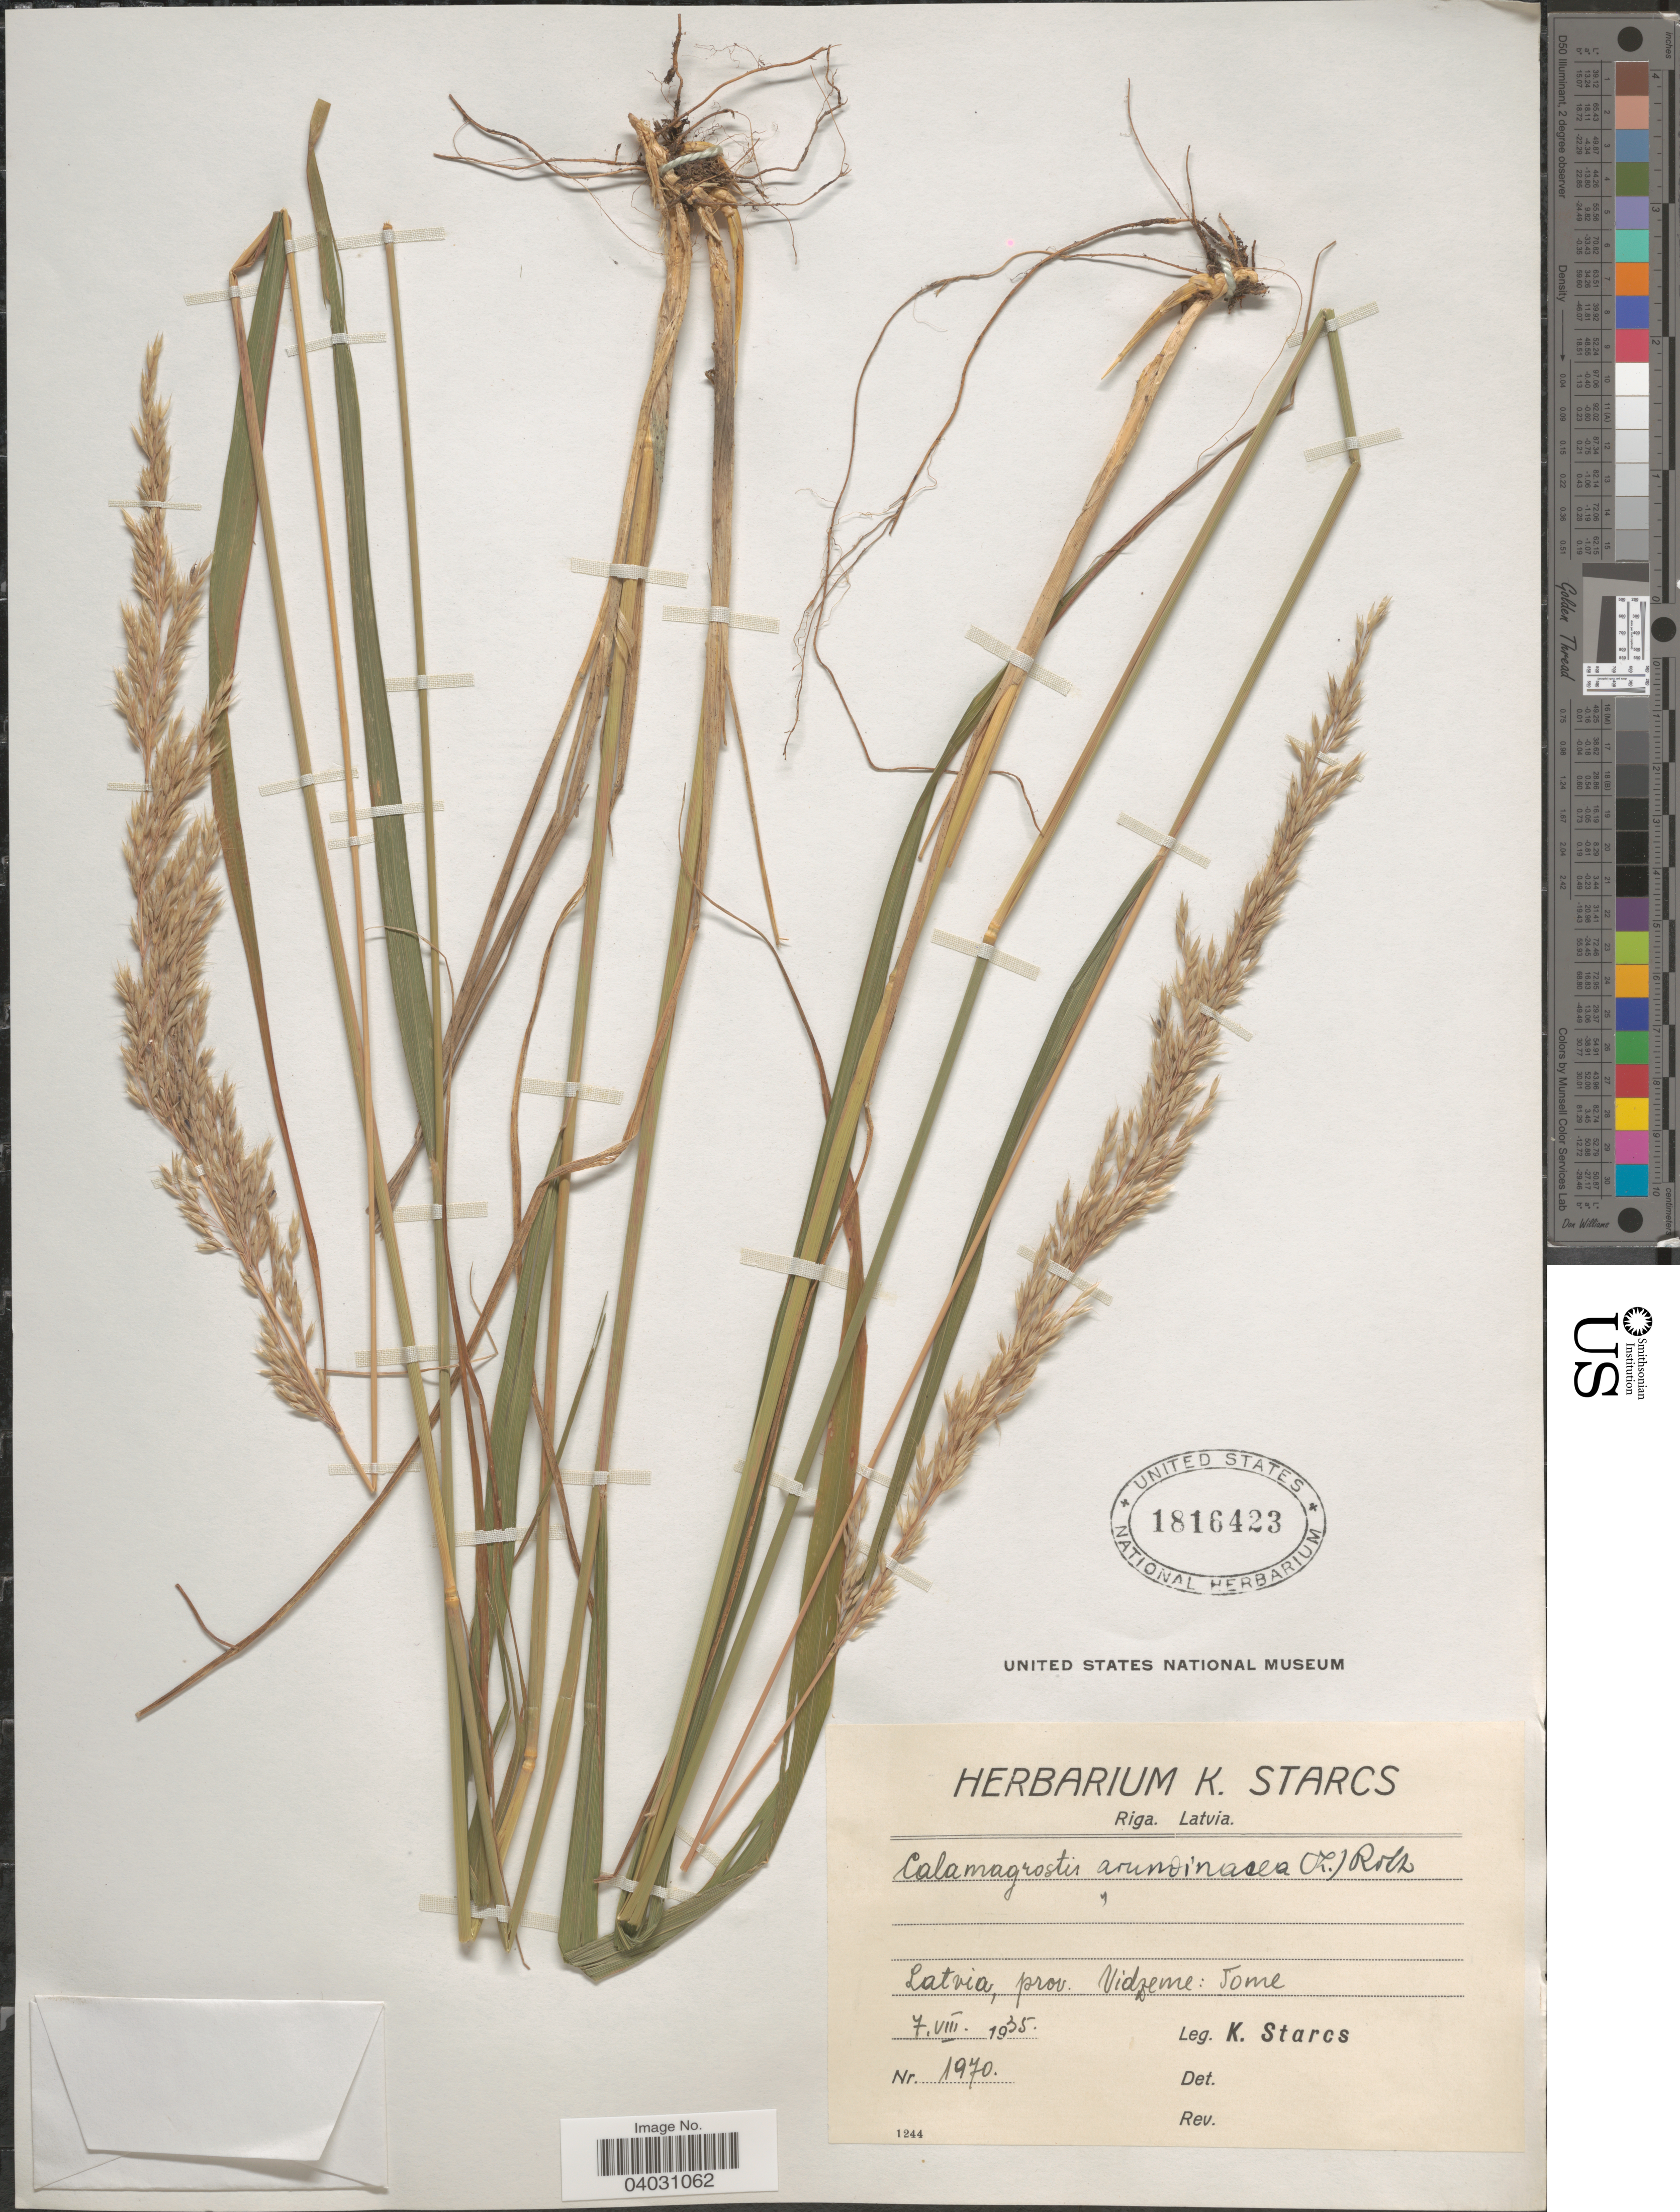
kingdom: Plantae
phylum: Tracheophyta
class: Liliopsida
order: Poales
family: Poaceae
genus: Calamagrostis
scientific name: Calamagrostis arundinacea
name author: (L.) Roth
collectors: K. Starcs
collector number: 1970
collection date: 1935-08-07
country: Latvia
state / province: Riga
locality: Prov. Vidzeme: Tome.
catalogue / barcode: US 1816423